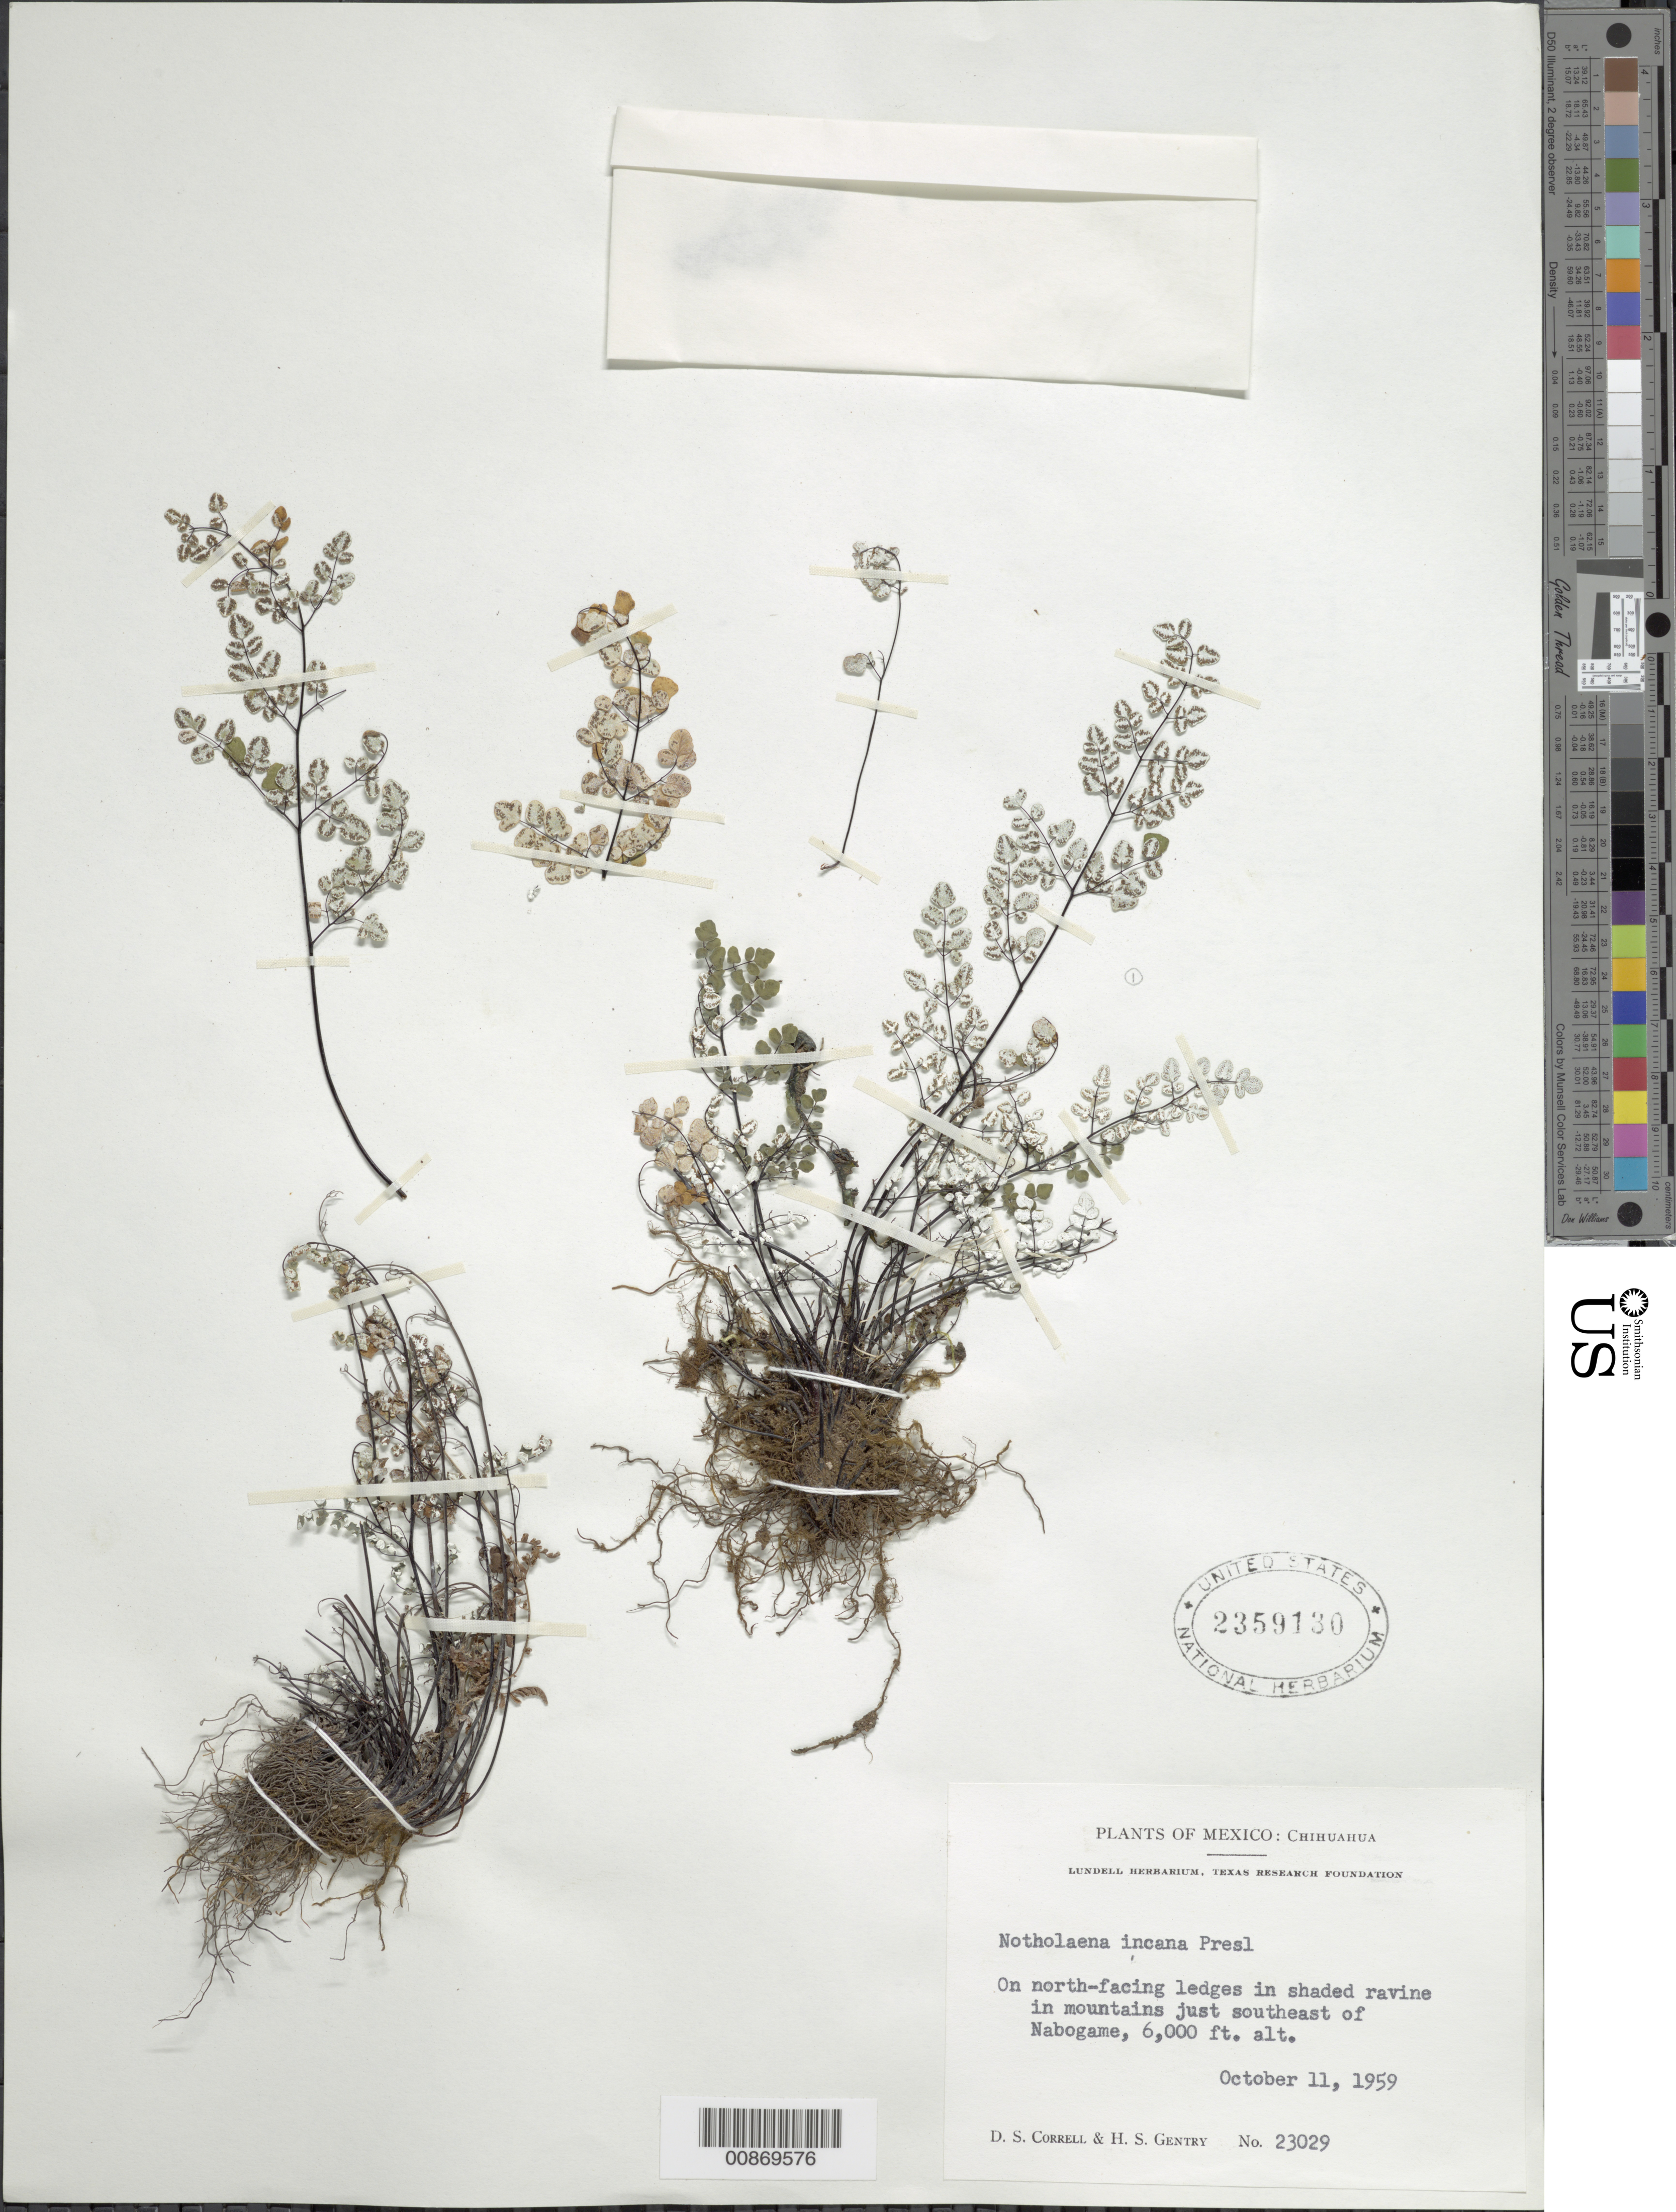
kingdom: Plantae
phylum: Tracheophyta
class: Polypodiopsida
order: Polypodiales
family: Pteridaceae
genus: Argyrochosma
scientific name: Argyrochosma incana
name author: (C. Presl) Windham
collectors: D. S. Correll & H. S. Gentry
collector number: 23029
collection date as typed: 11 Oct 1959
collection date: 1959-10-11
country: Mexico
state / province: Chihuahua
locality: In mountains just southeast of Nabogame.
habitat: On north-facing ledges in shaded ravine in mountains.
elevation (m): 1829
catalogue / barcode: US 2359130